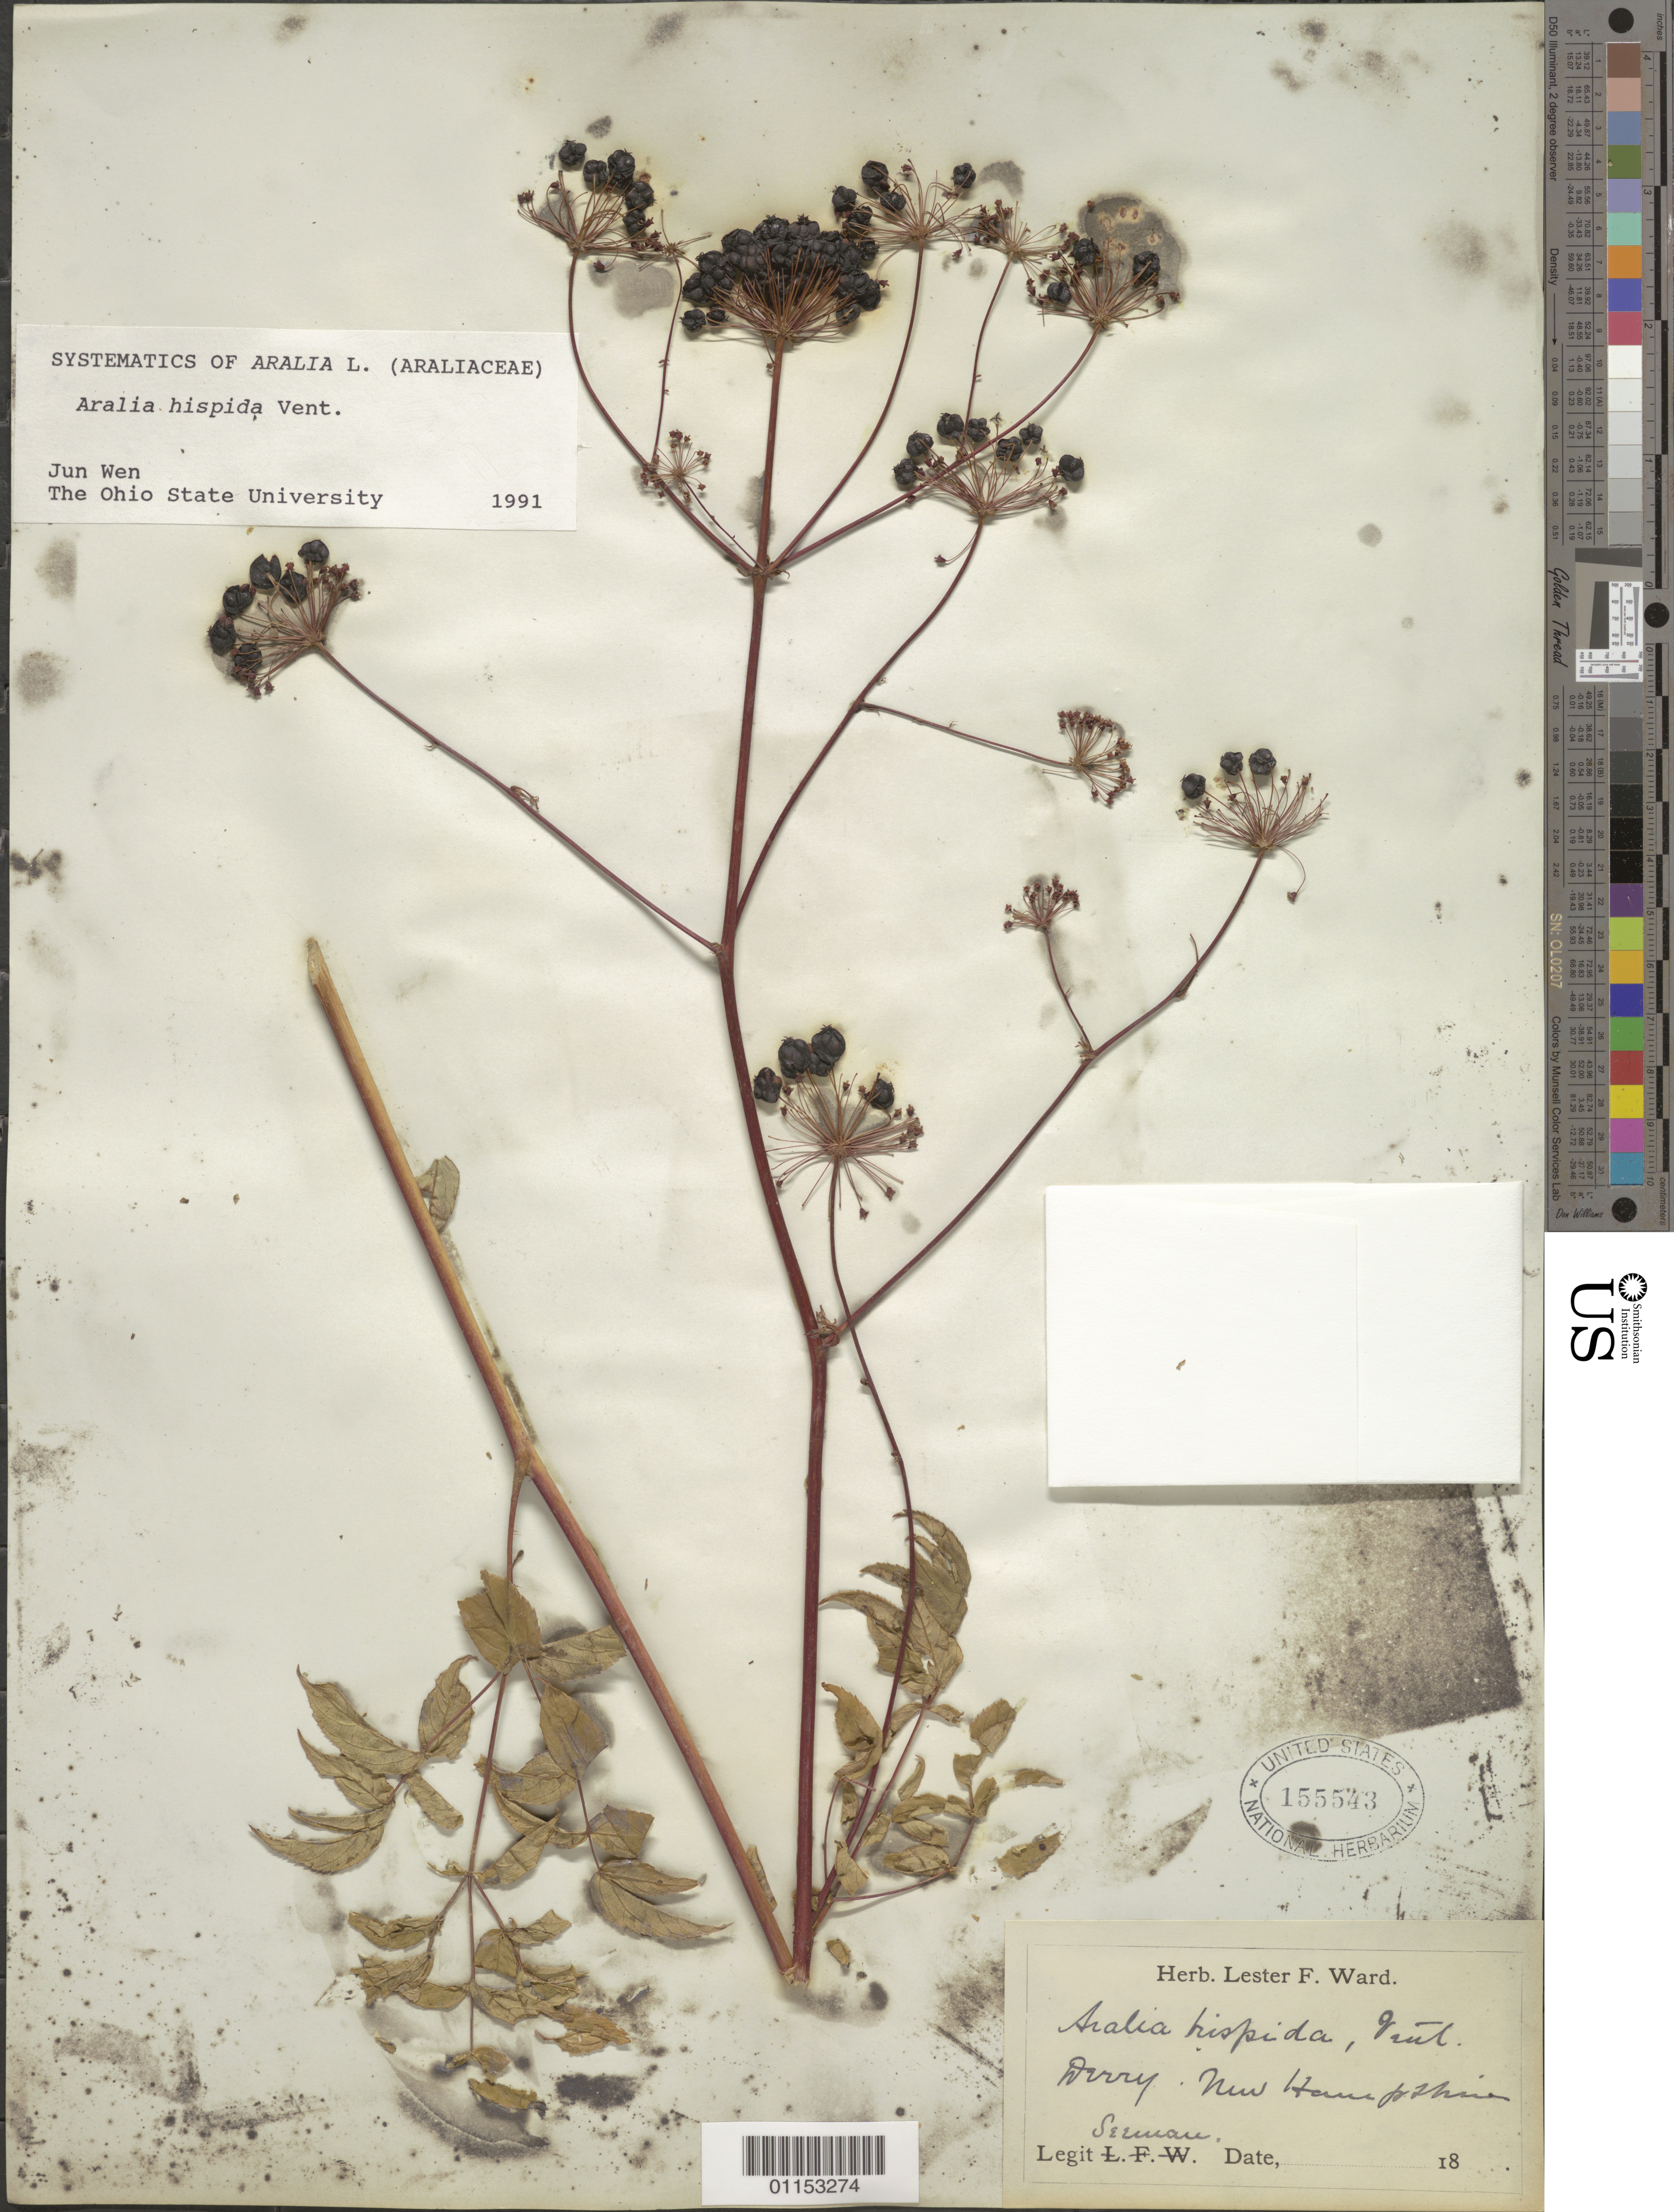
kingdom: Plantae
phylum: Tracheophyta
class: Magnoliopsida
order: Apiales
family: Araliaceae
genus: Aralia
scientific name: Aralia hispida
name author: Vent.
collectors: W. Seaman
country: United States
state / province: New Hampshire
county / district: Rockingham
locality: Derry.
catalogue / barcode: US 155543